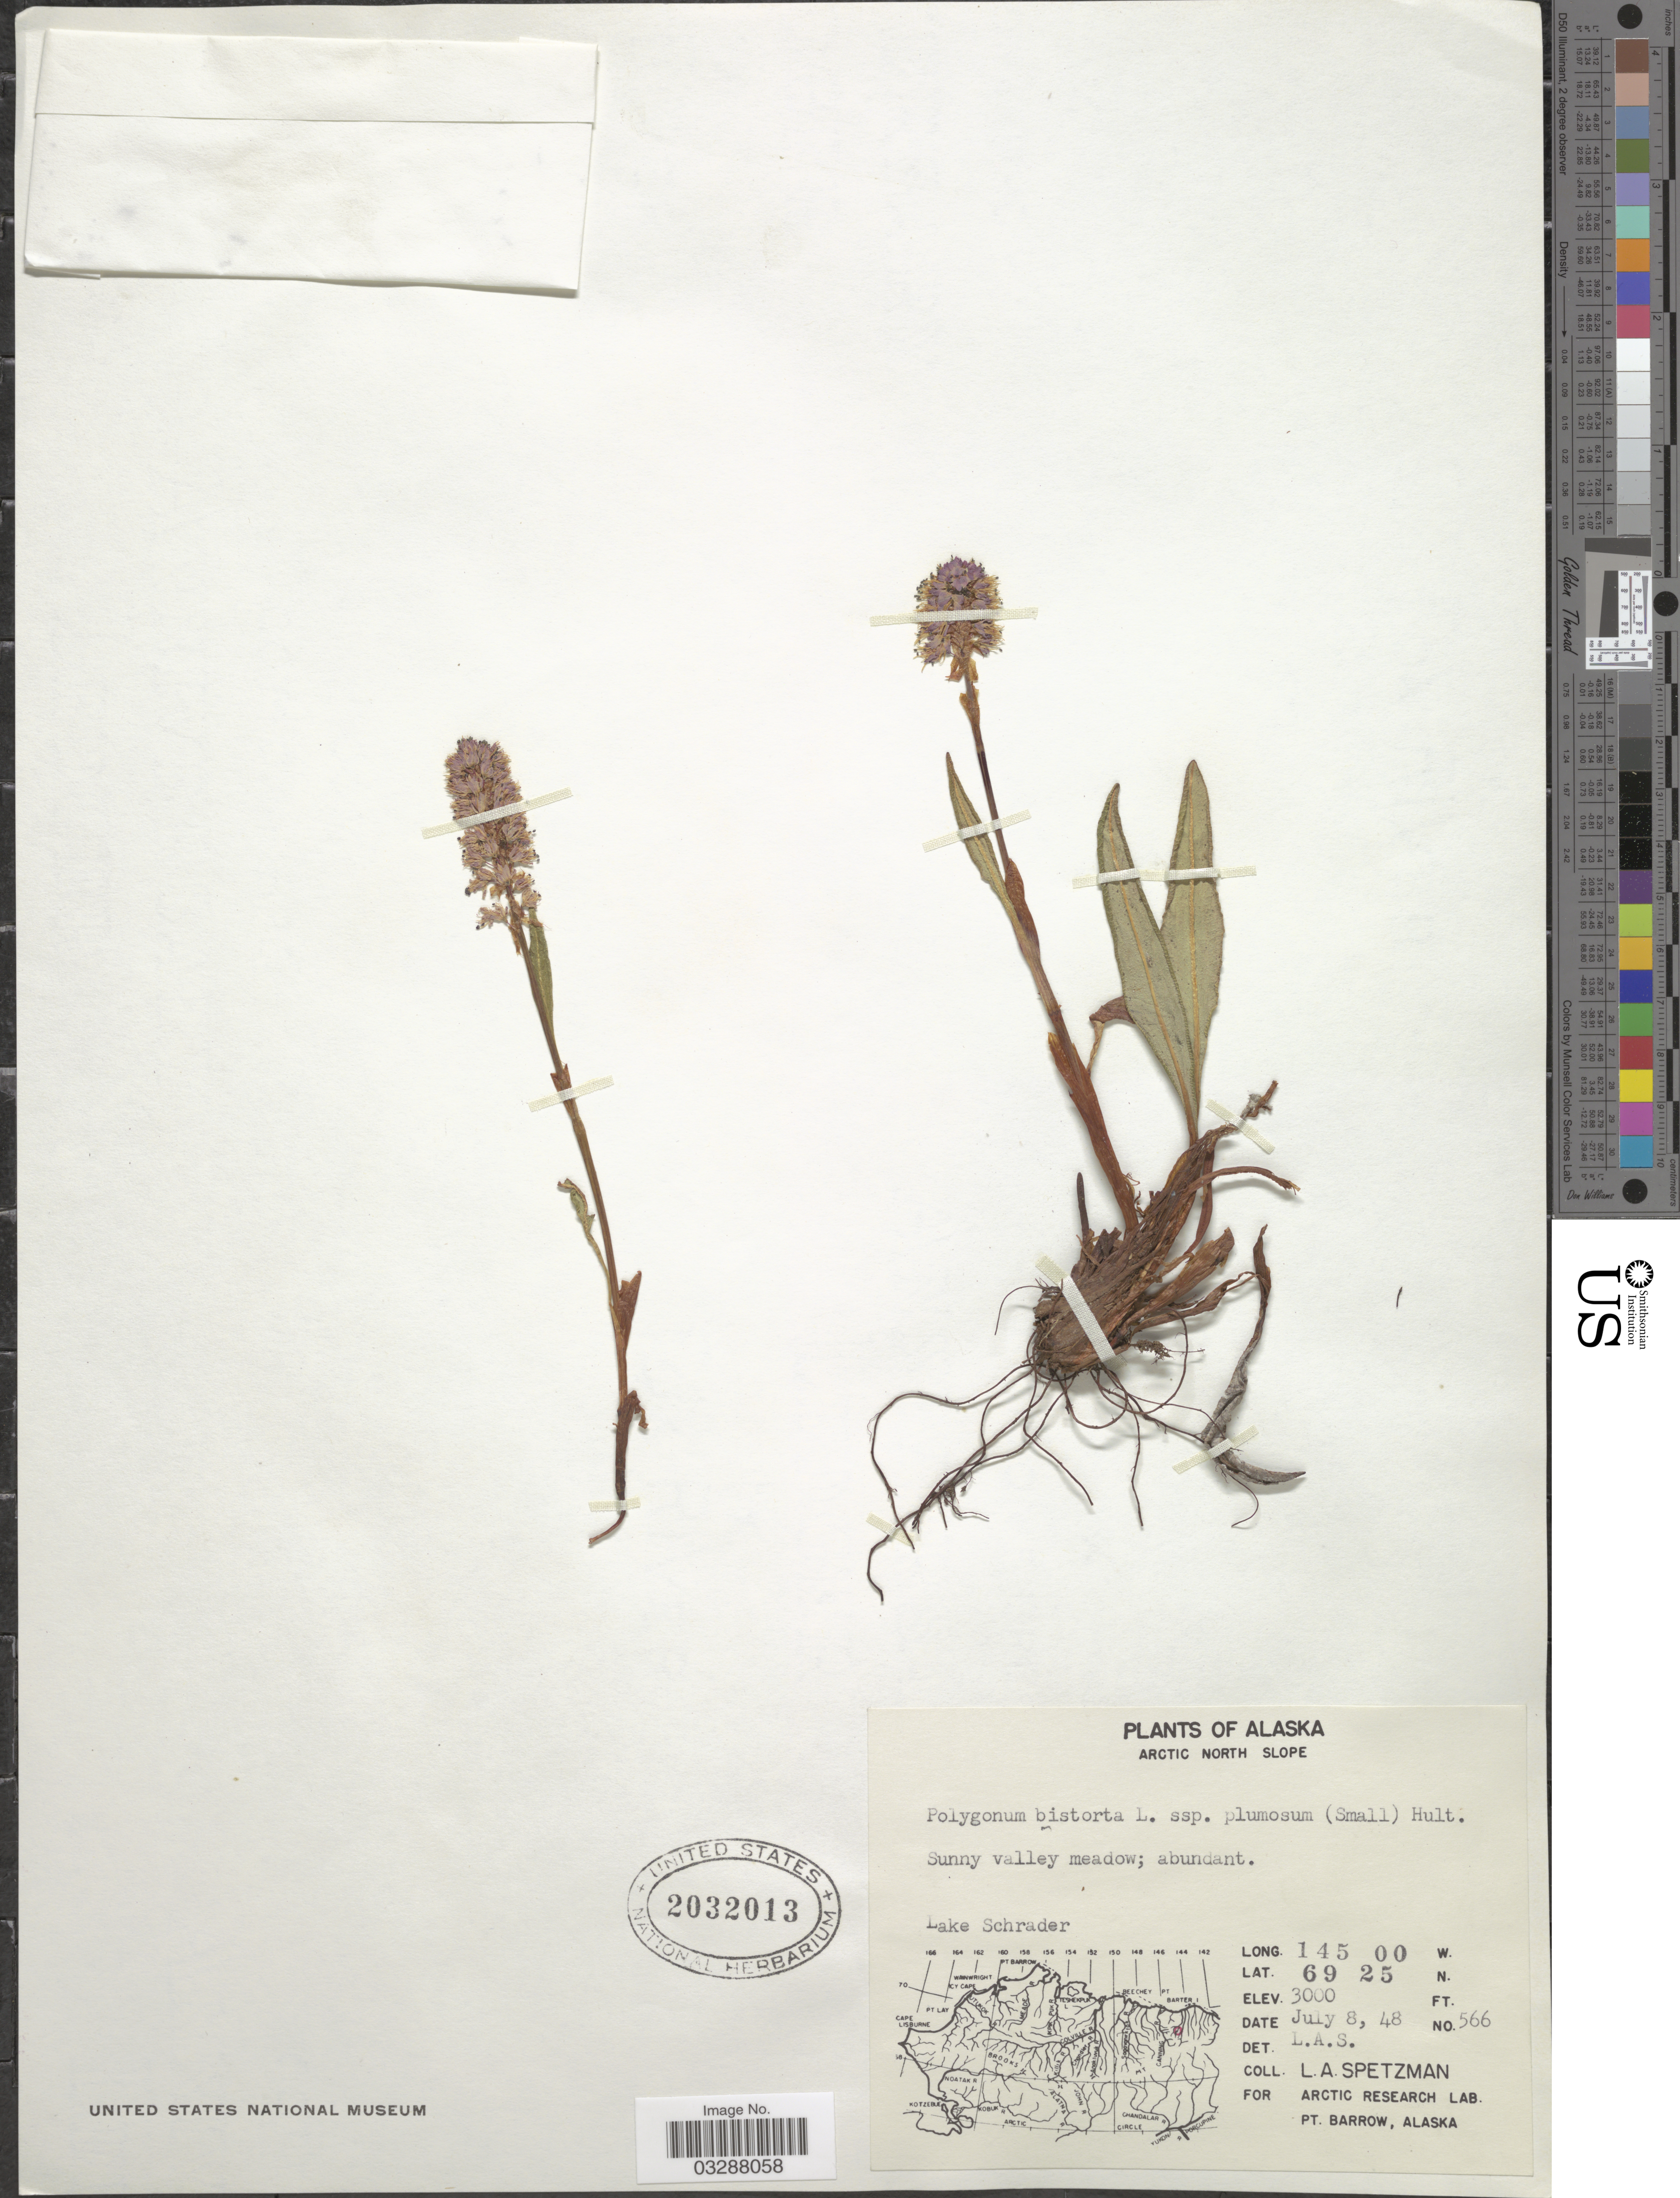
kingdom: Plantae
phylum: Tracheophyta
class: Magnoliopsida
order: Caryophyllales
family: Polygonaceae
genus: Bistorta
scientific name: Bistorta plumosa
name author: (Small) Greene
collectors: L. Spetzman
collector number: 566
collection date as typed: Transcribed d/m/y: 8/7/48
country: United States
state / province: Alaska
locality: Arctic North Slope, Lake Schrader.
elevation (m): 914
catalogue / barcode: US 2032013